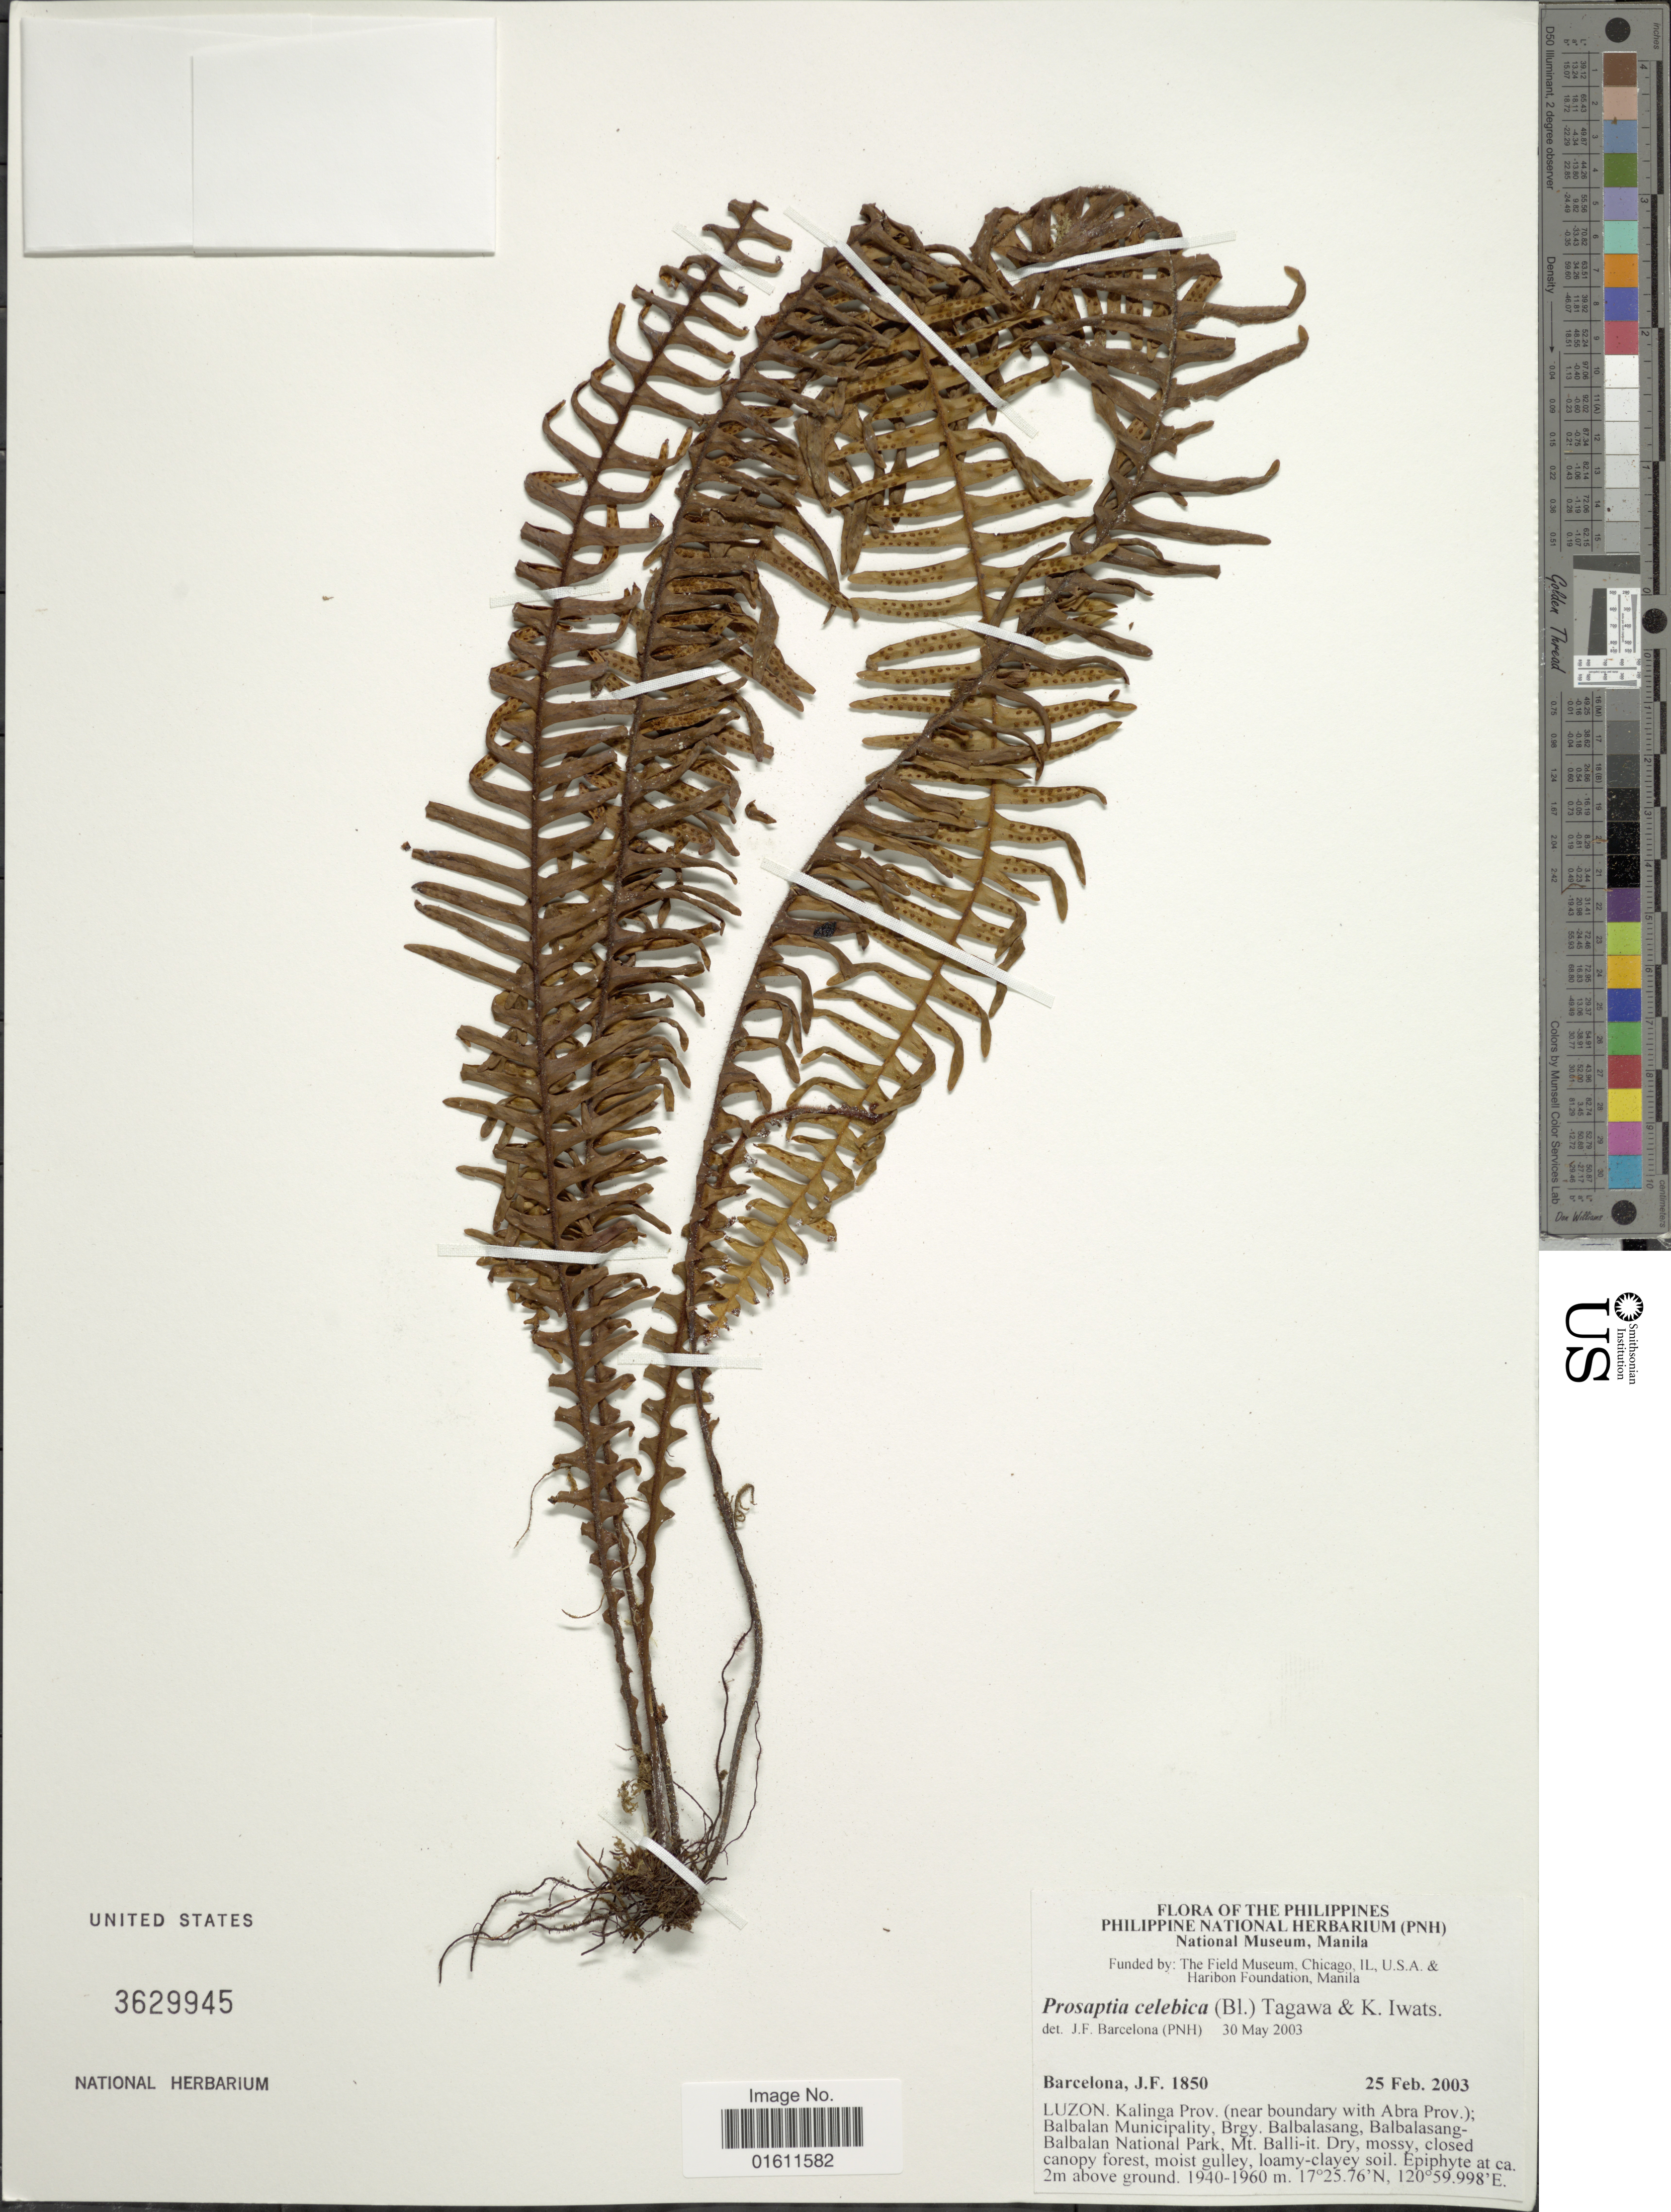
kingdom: Plantae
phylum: Tracheophyta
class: Polypodiopsida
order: Polypodiales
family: Polypodiaceae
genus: Prosaptia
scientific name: Prosaptia celebica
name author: (Blume) Tagawa & K. Iwats.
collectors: J. F. Barcelona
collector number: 1850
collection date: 2003-02-25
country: Philippines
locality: Luzon, Kalingo Provi. (near boundary with Abra Prov. ); Balban Municipality, Brgy. Balbalasang, Balbalan National Park, Mt. Balli-it.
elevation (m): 1940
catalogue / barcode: US 3629945